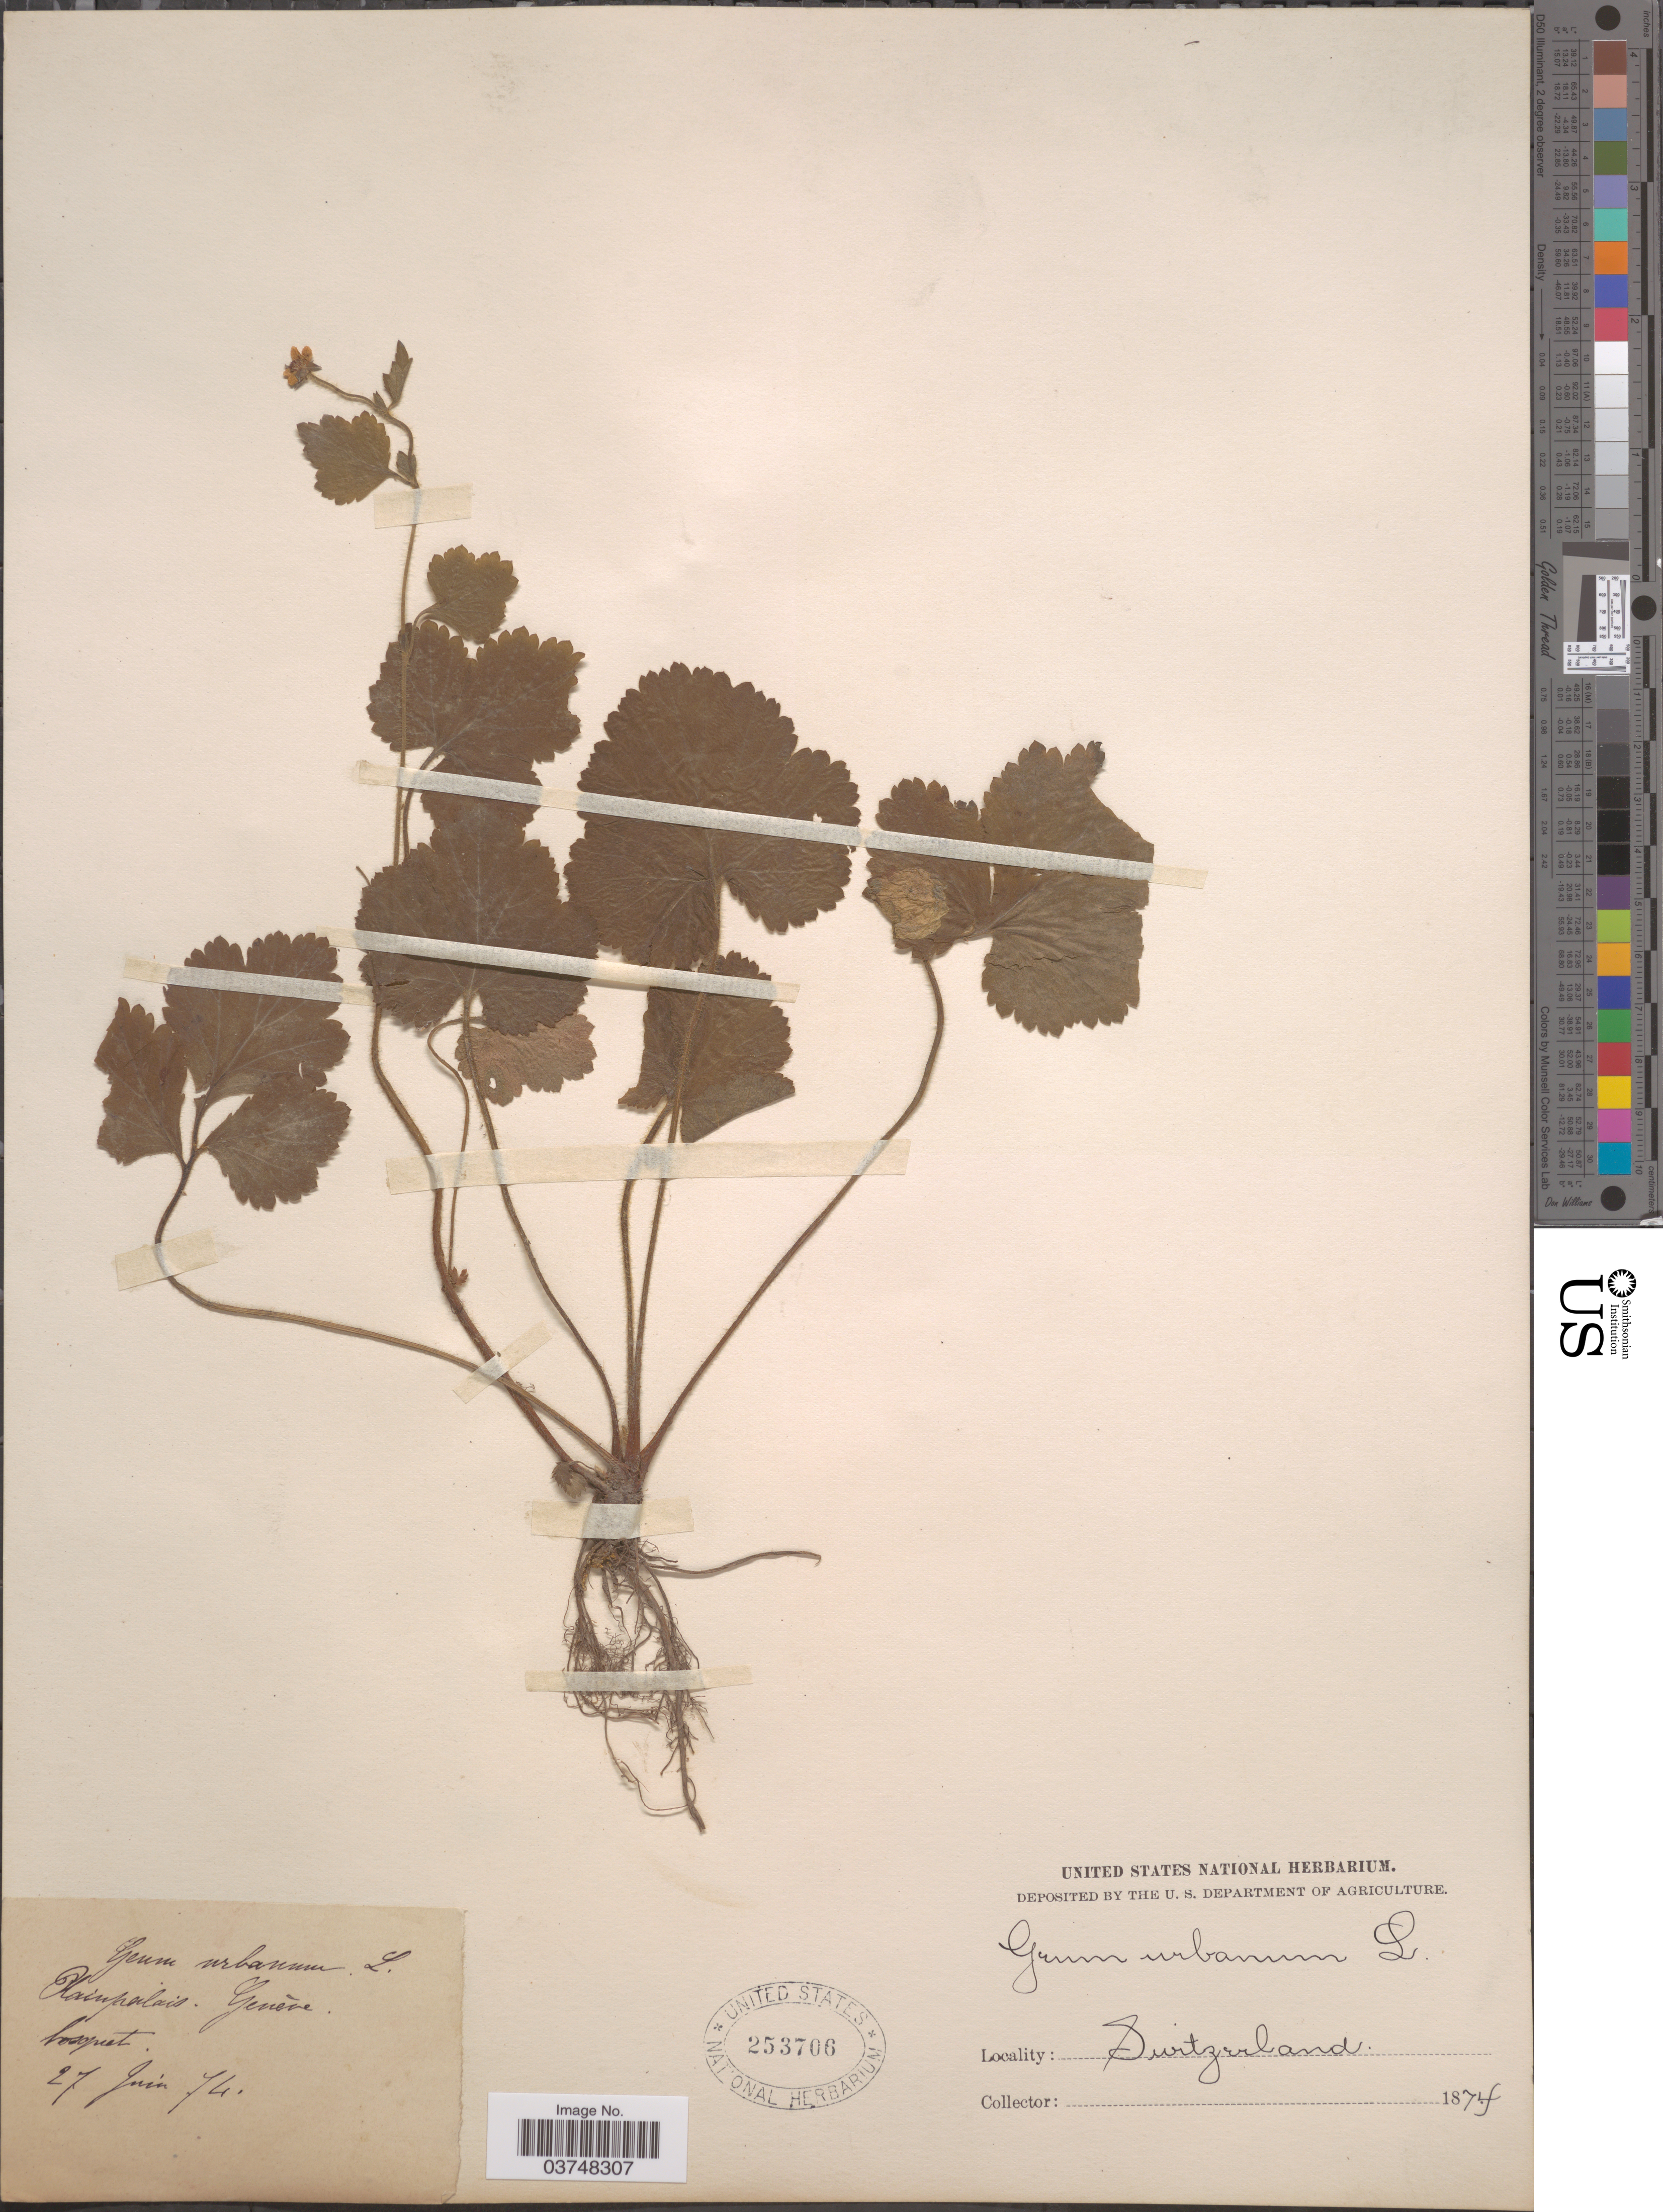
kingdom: Plantae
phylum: Tracheophyta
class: Magnoliopsida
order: Rosales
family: Rosaceae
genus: Geum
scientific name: Geum urbanum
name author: L.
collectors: ex herb. United States National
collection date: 1874-06-27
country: Switzerland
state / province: Genève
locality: Plainpalais.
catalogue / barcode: US 253706